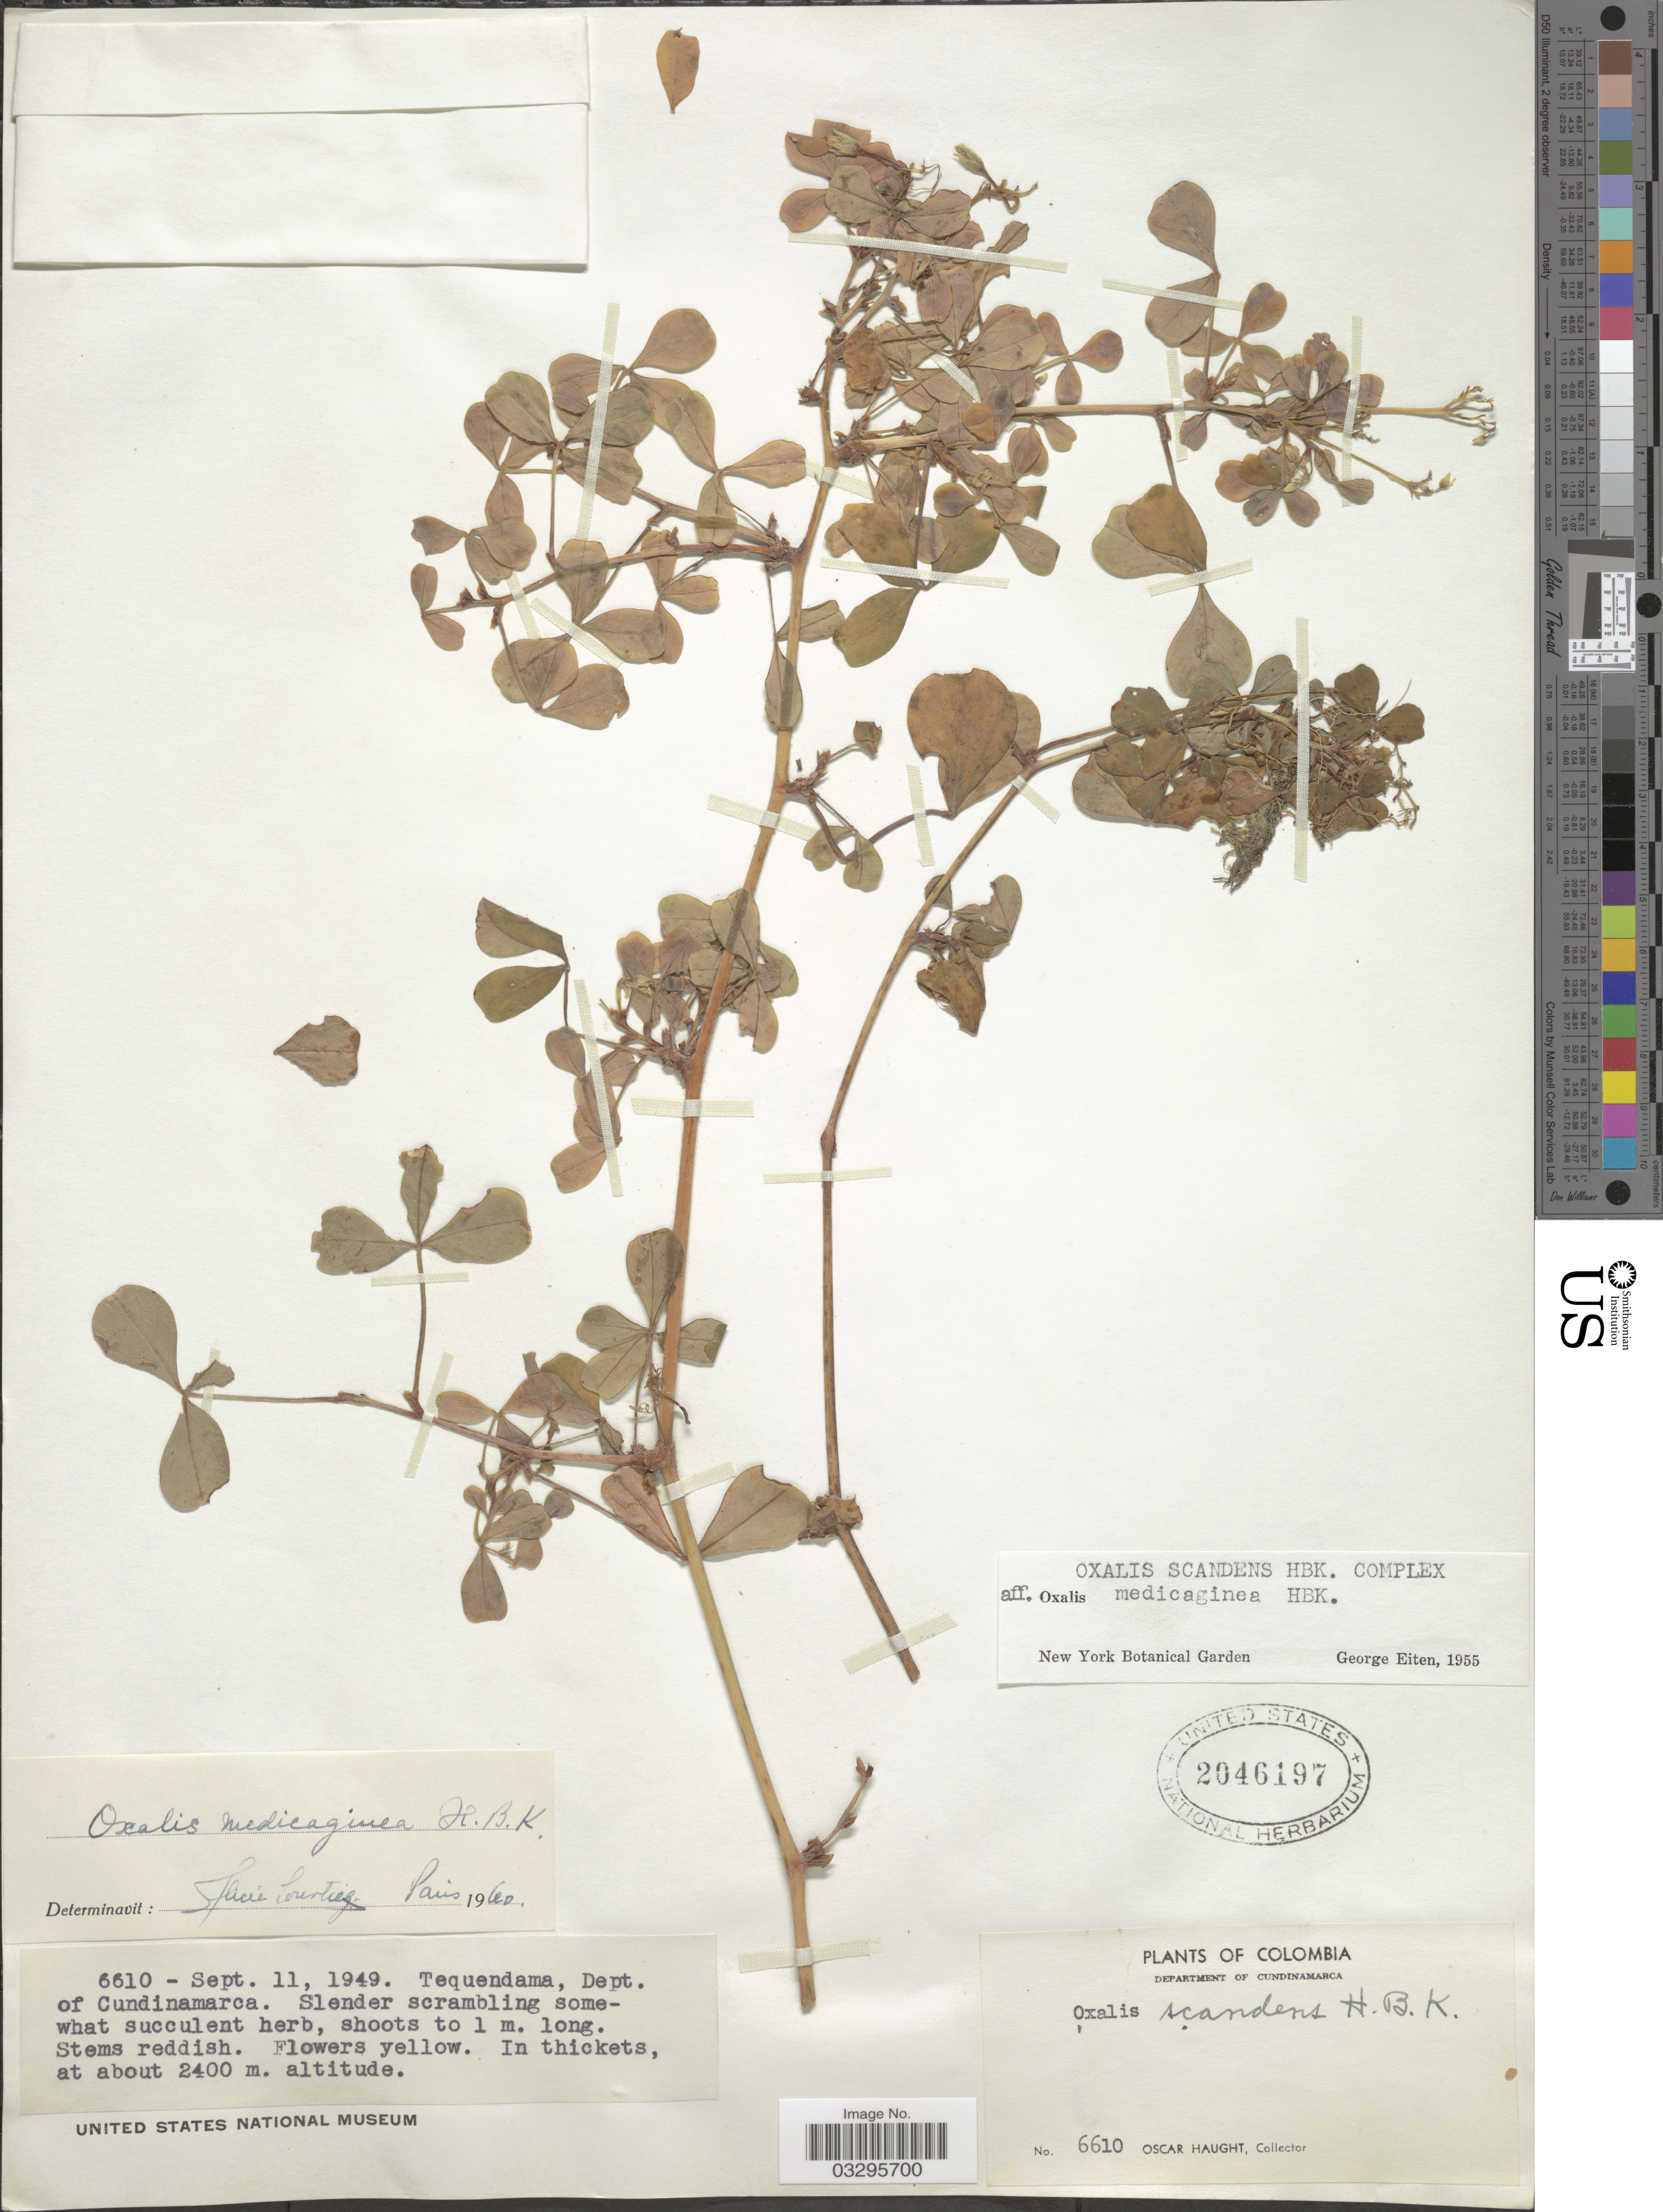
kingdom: Plantae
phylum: Tracheophyta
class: Magnoliopsida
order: Oxalidales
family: Oxalidaceae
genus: Oxalis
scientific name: Oxalis medicaginea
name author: Kunth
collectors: O. L. Haught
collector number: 6610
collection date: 1949-09-11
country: Colombia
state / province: Cundinamarca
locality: Tequendama, Department of Cundinamarca.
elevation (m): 2400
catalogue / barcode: US 2046197